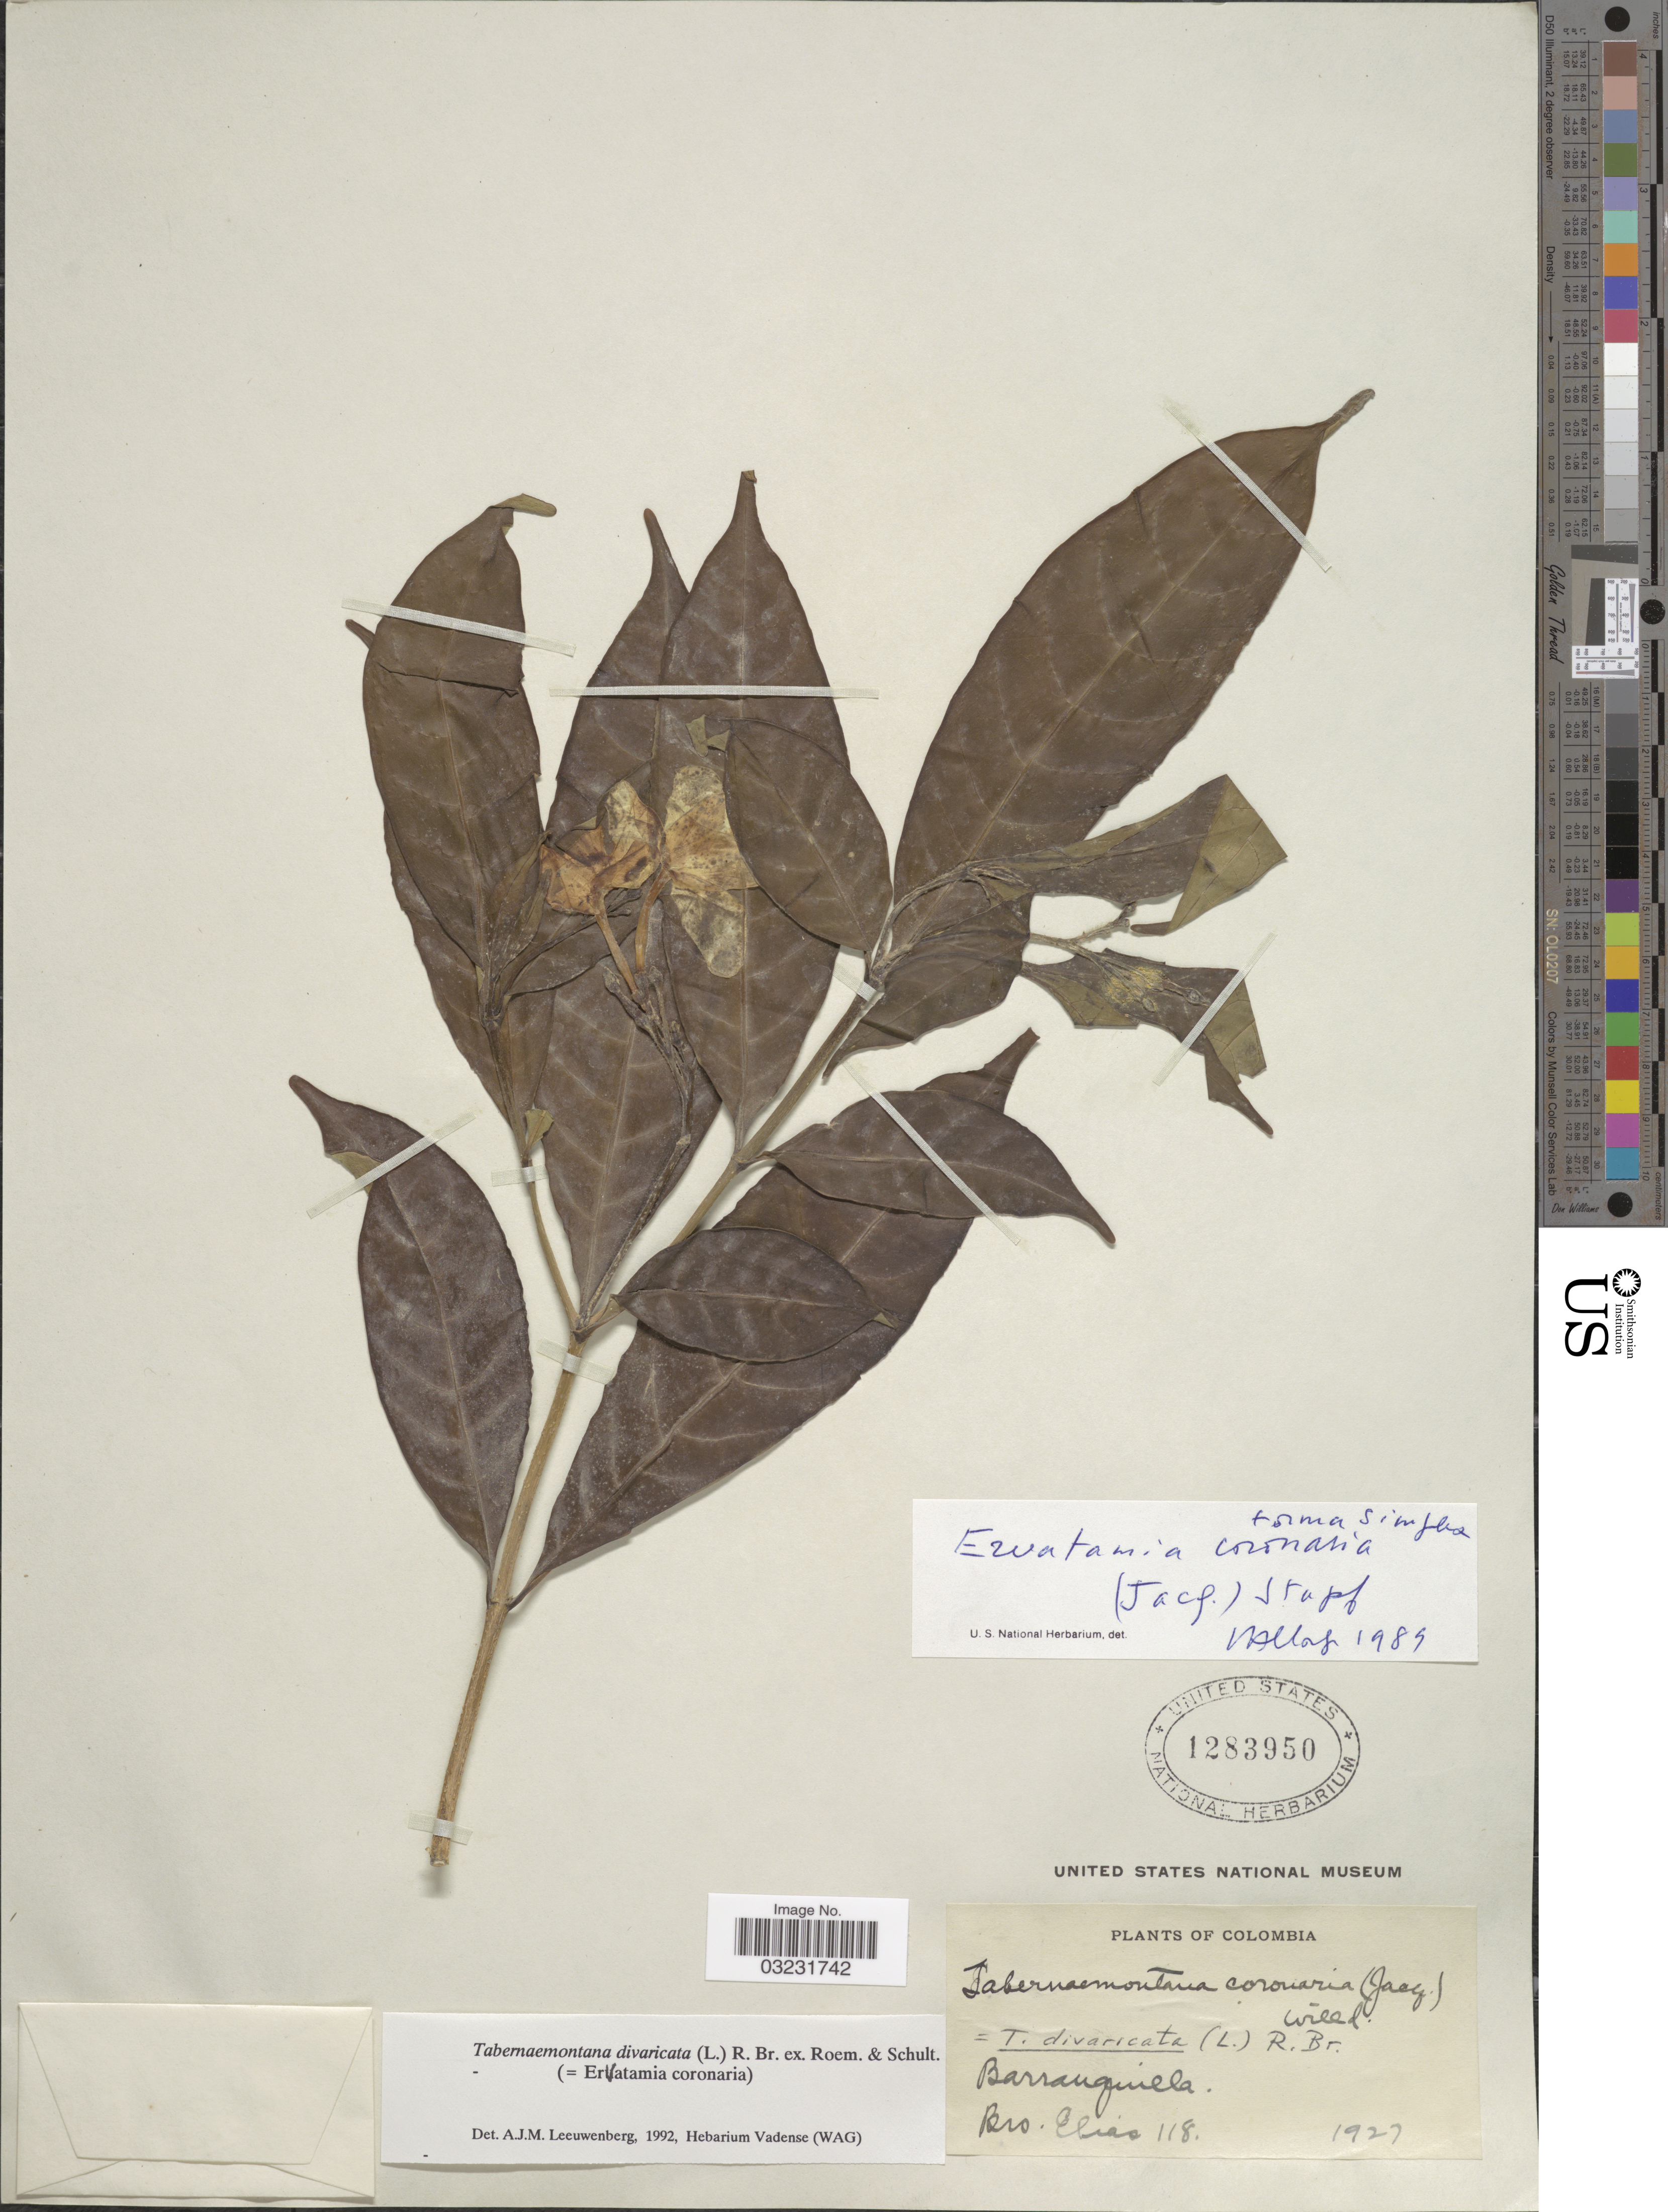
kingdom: Plantae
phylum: Tracheophyta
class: Magnoliopsida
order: Gentianales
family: Apocynaceae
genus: Tabernaemontana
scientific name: Tabernaemontana divaricata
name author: (L.) R. Br. ex Roem. & Schult.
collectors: Bro. Elias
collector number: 118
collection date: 1927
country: Colombia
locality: Barranquilla.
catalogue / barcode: US 1283950